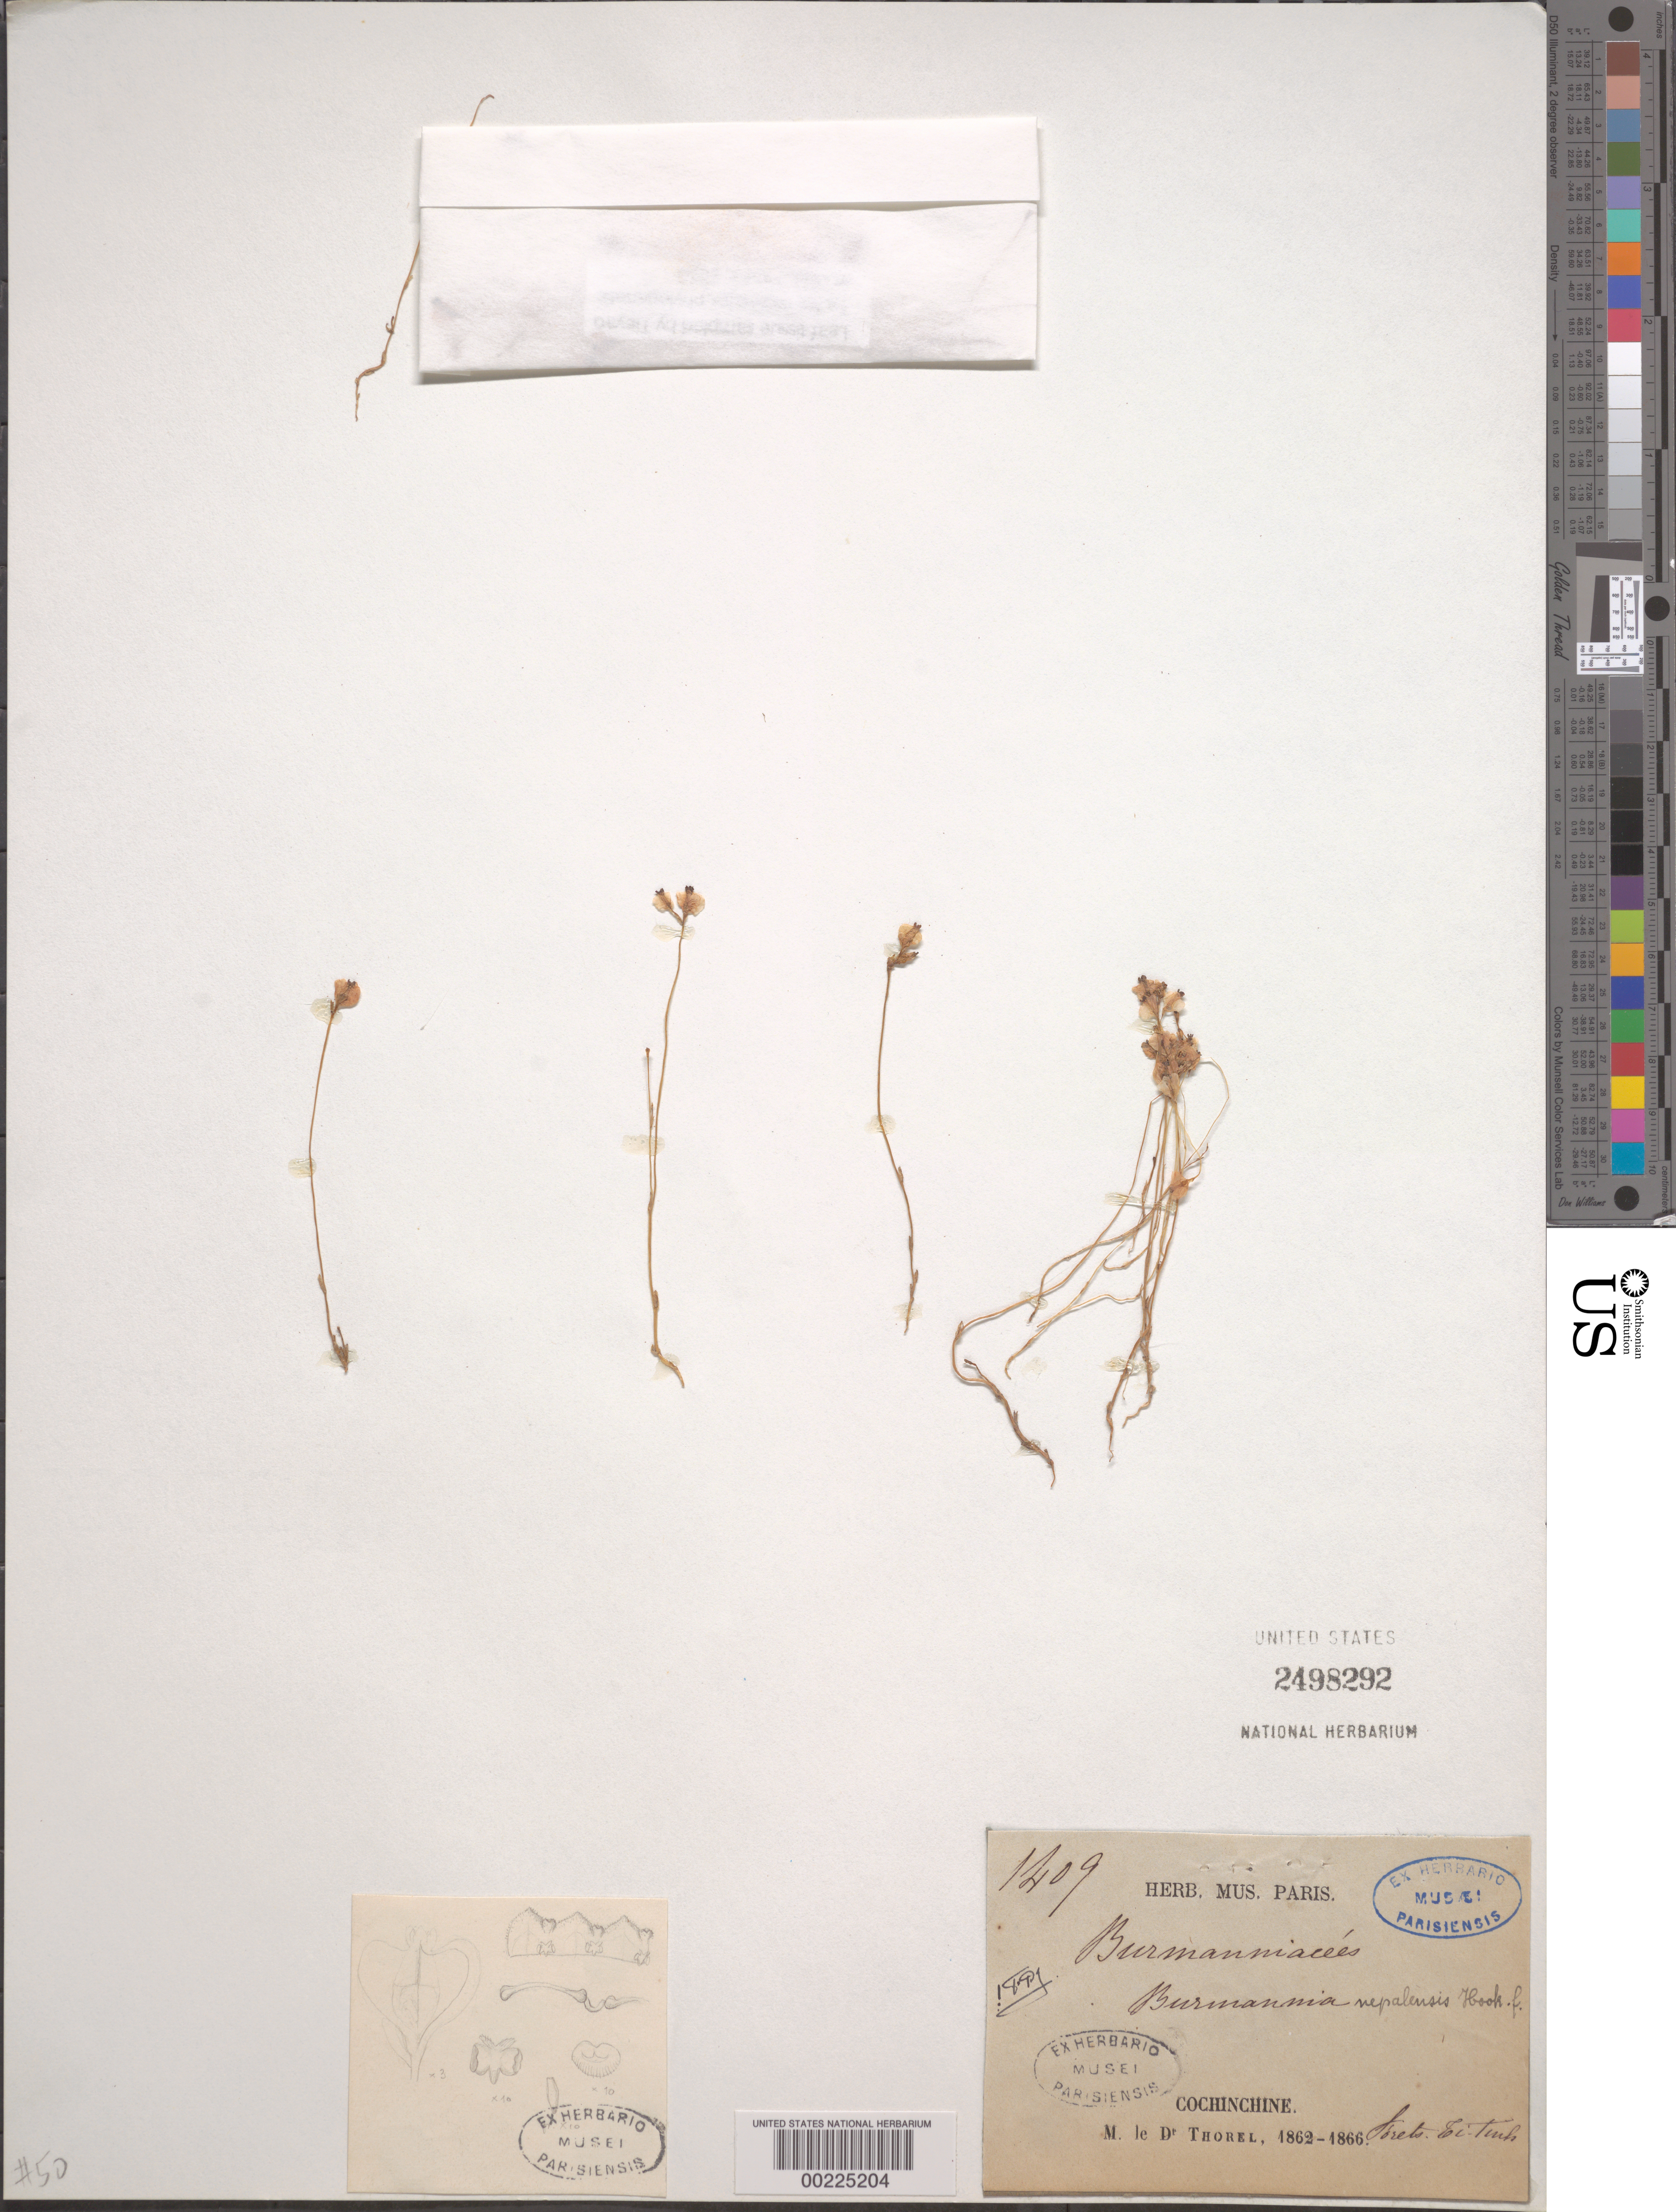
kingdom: Plantae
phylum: Tracheophyta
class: Liliopsida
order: Dioscoreales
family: Burmanniaceae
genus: Burmannia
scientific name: Burmannia nepalensis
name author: Hook. f.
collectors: C. Thorel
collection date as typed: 1862 to -- -- 1866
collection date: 1862/1866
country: Vietnam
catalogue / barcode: US 2498292